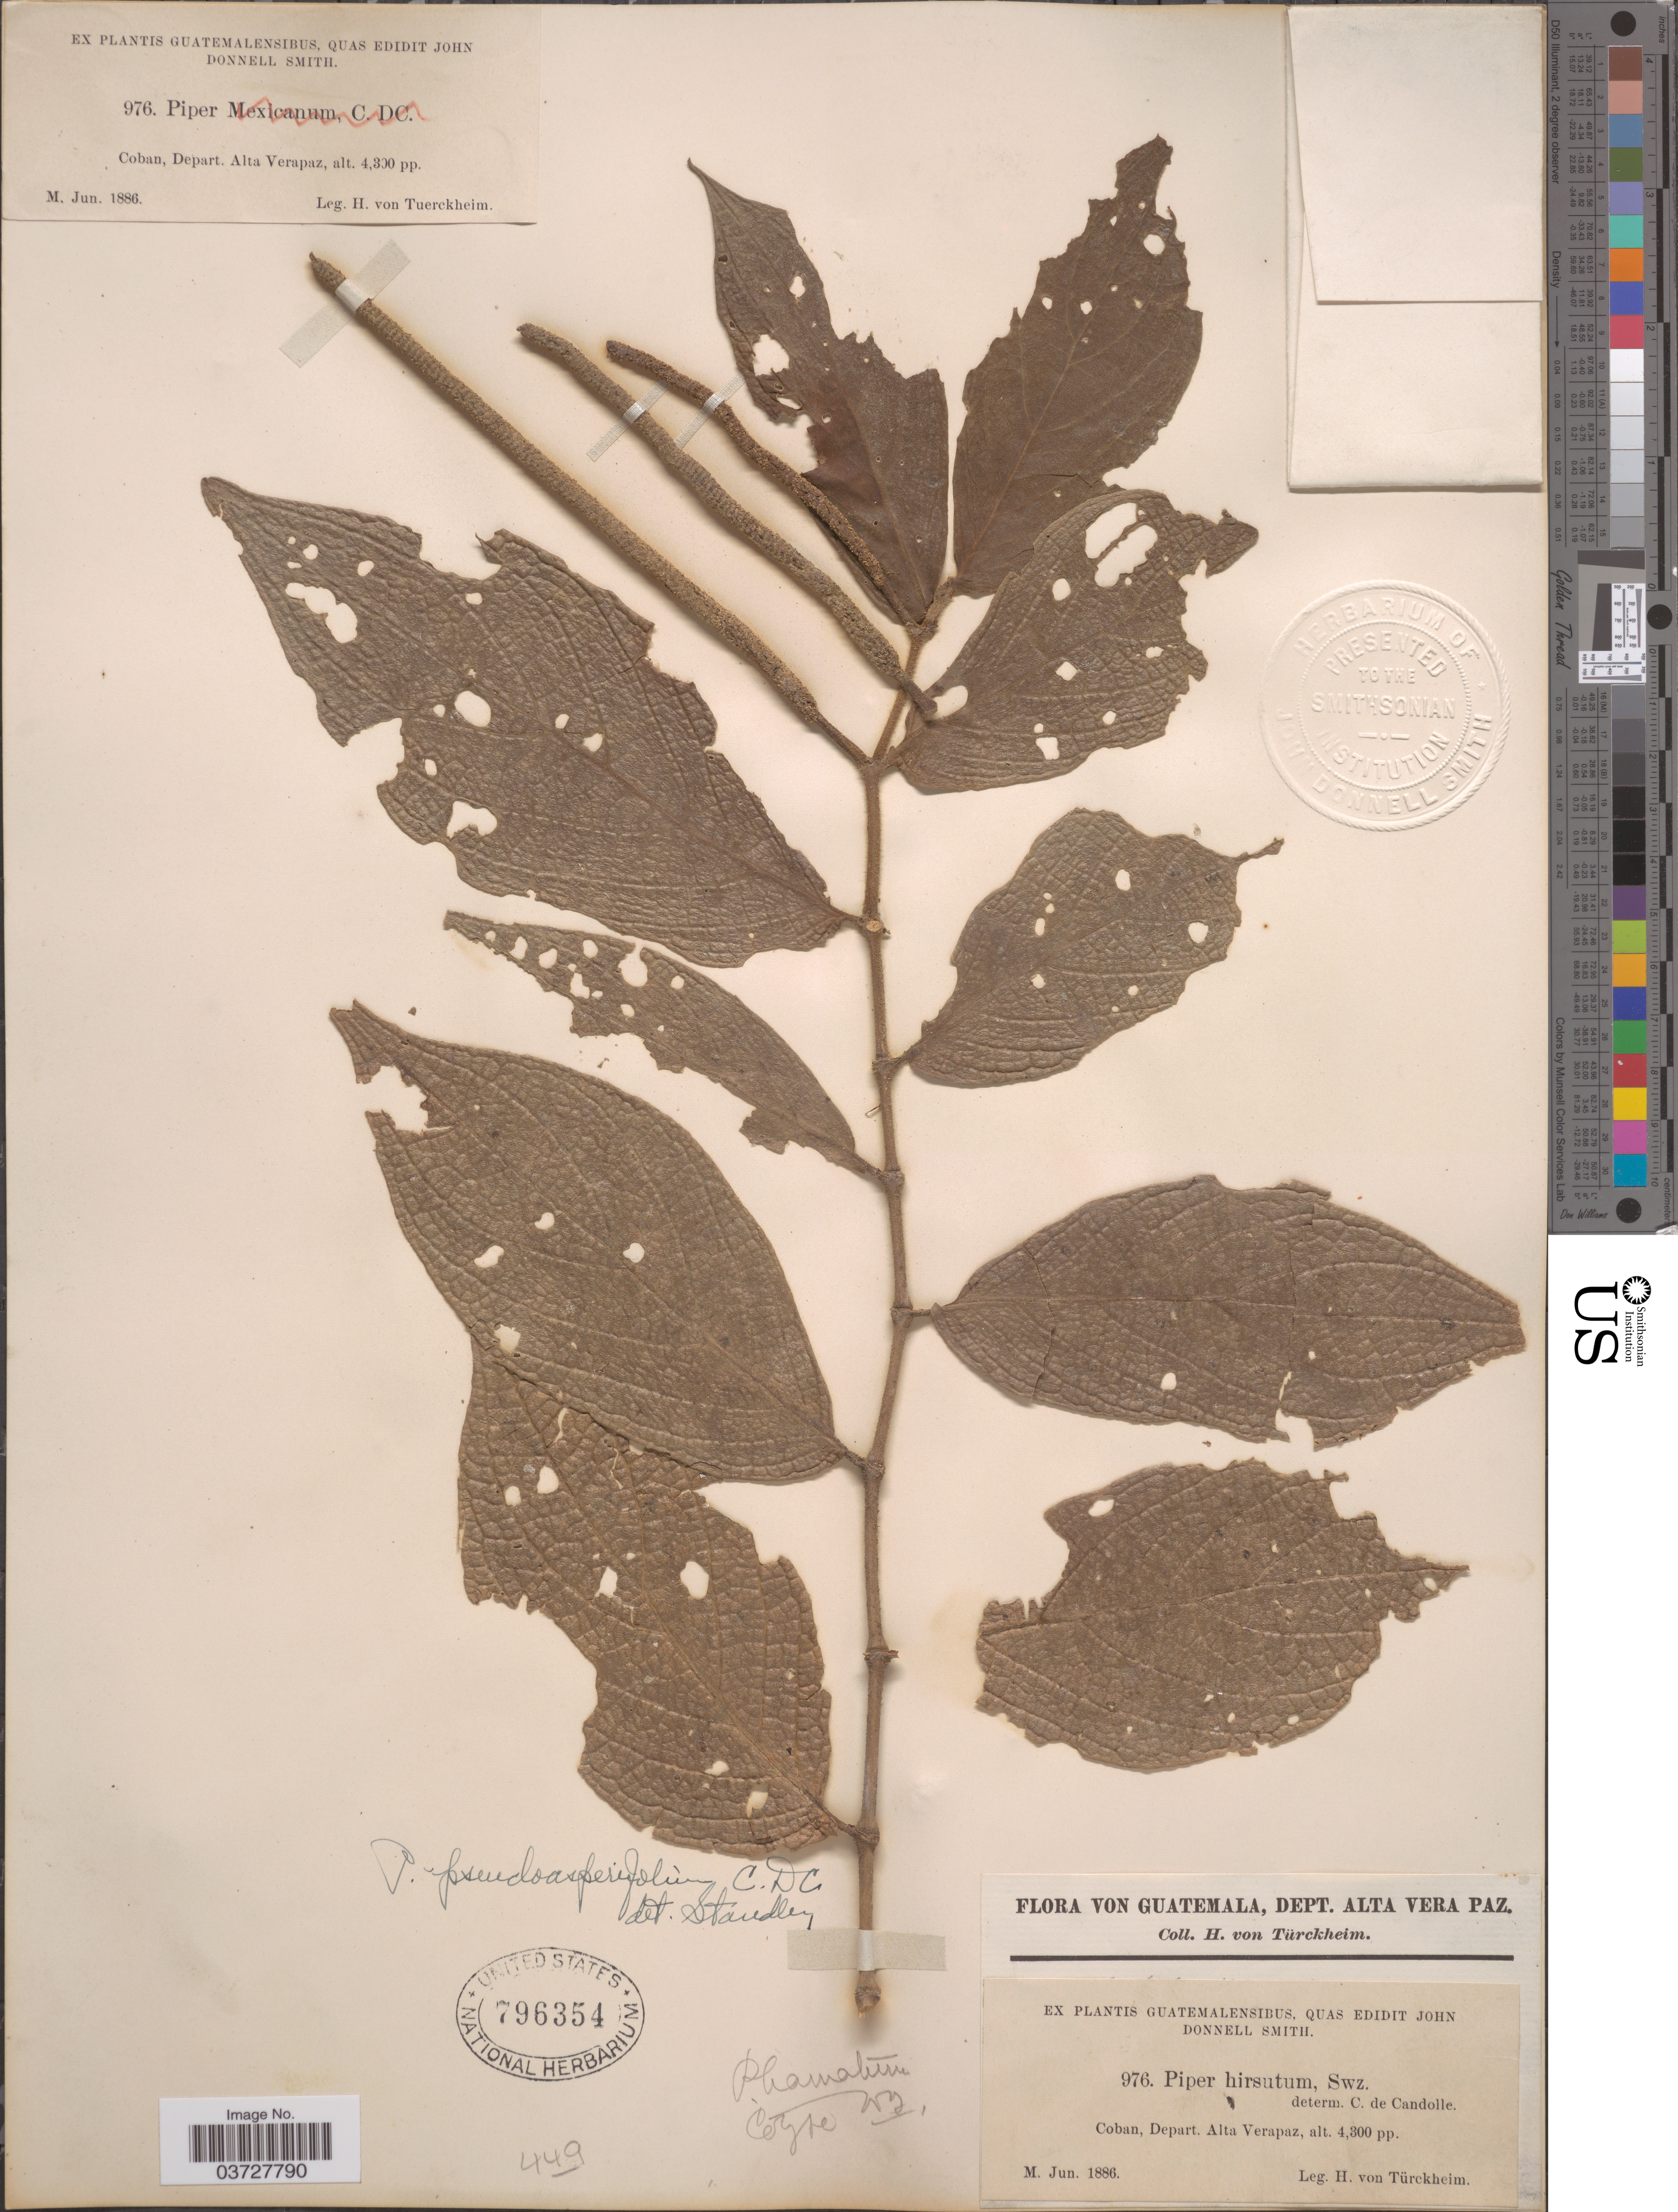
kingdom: Plantae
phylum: Tracheophyta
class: Magnoliopsida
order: Piperales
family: Piperaceae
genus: Piper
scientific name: Piper pseudoasperifolium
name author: C. DC.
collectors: H. von Türckheim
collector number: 976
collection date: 1886-06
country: Guatemala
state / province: Alta Verapaz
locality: Coban, Depart. Alta Verapaz.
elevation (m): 1311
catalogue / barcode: US 796354